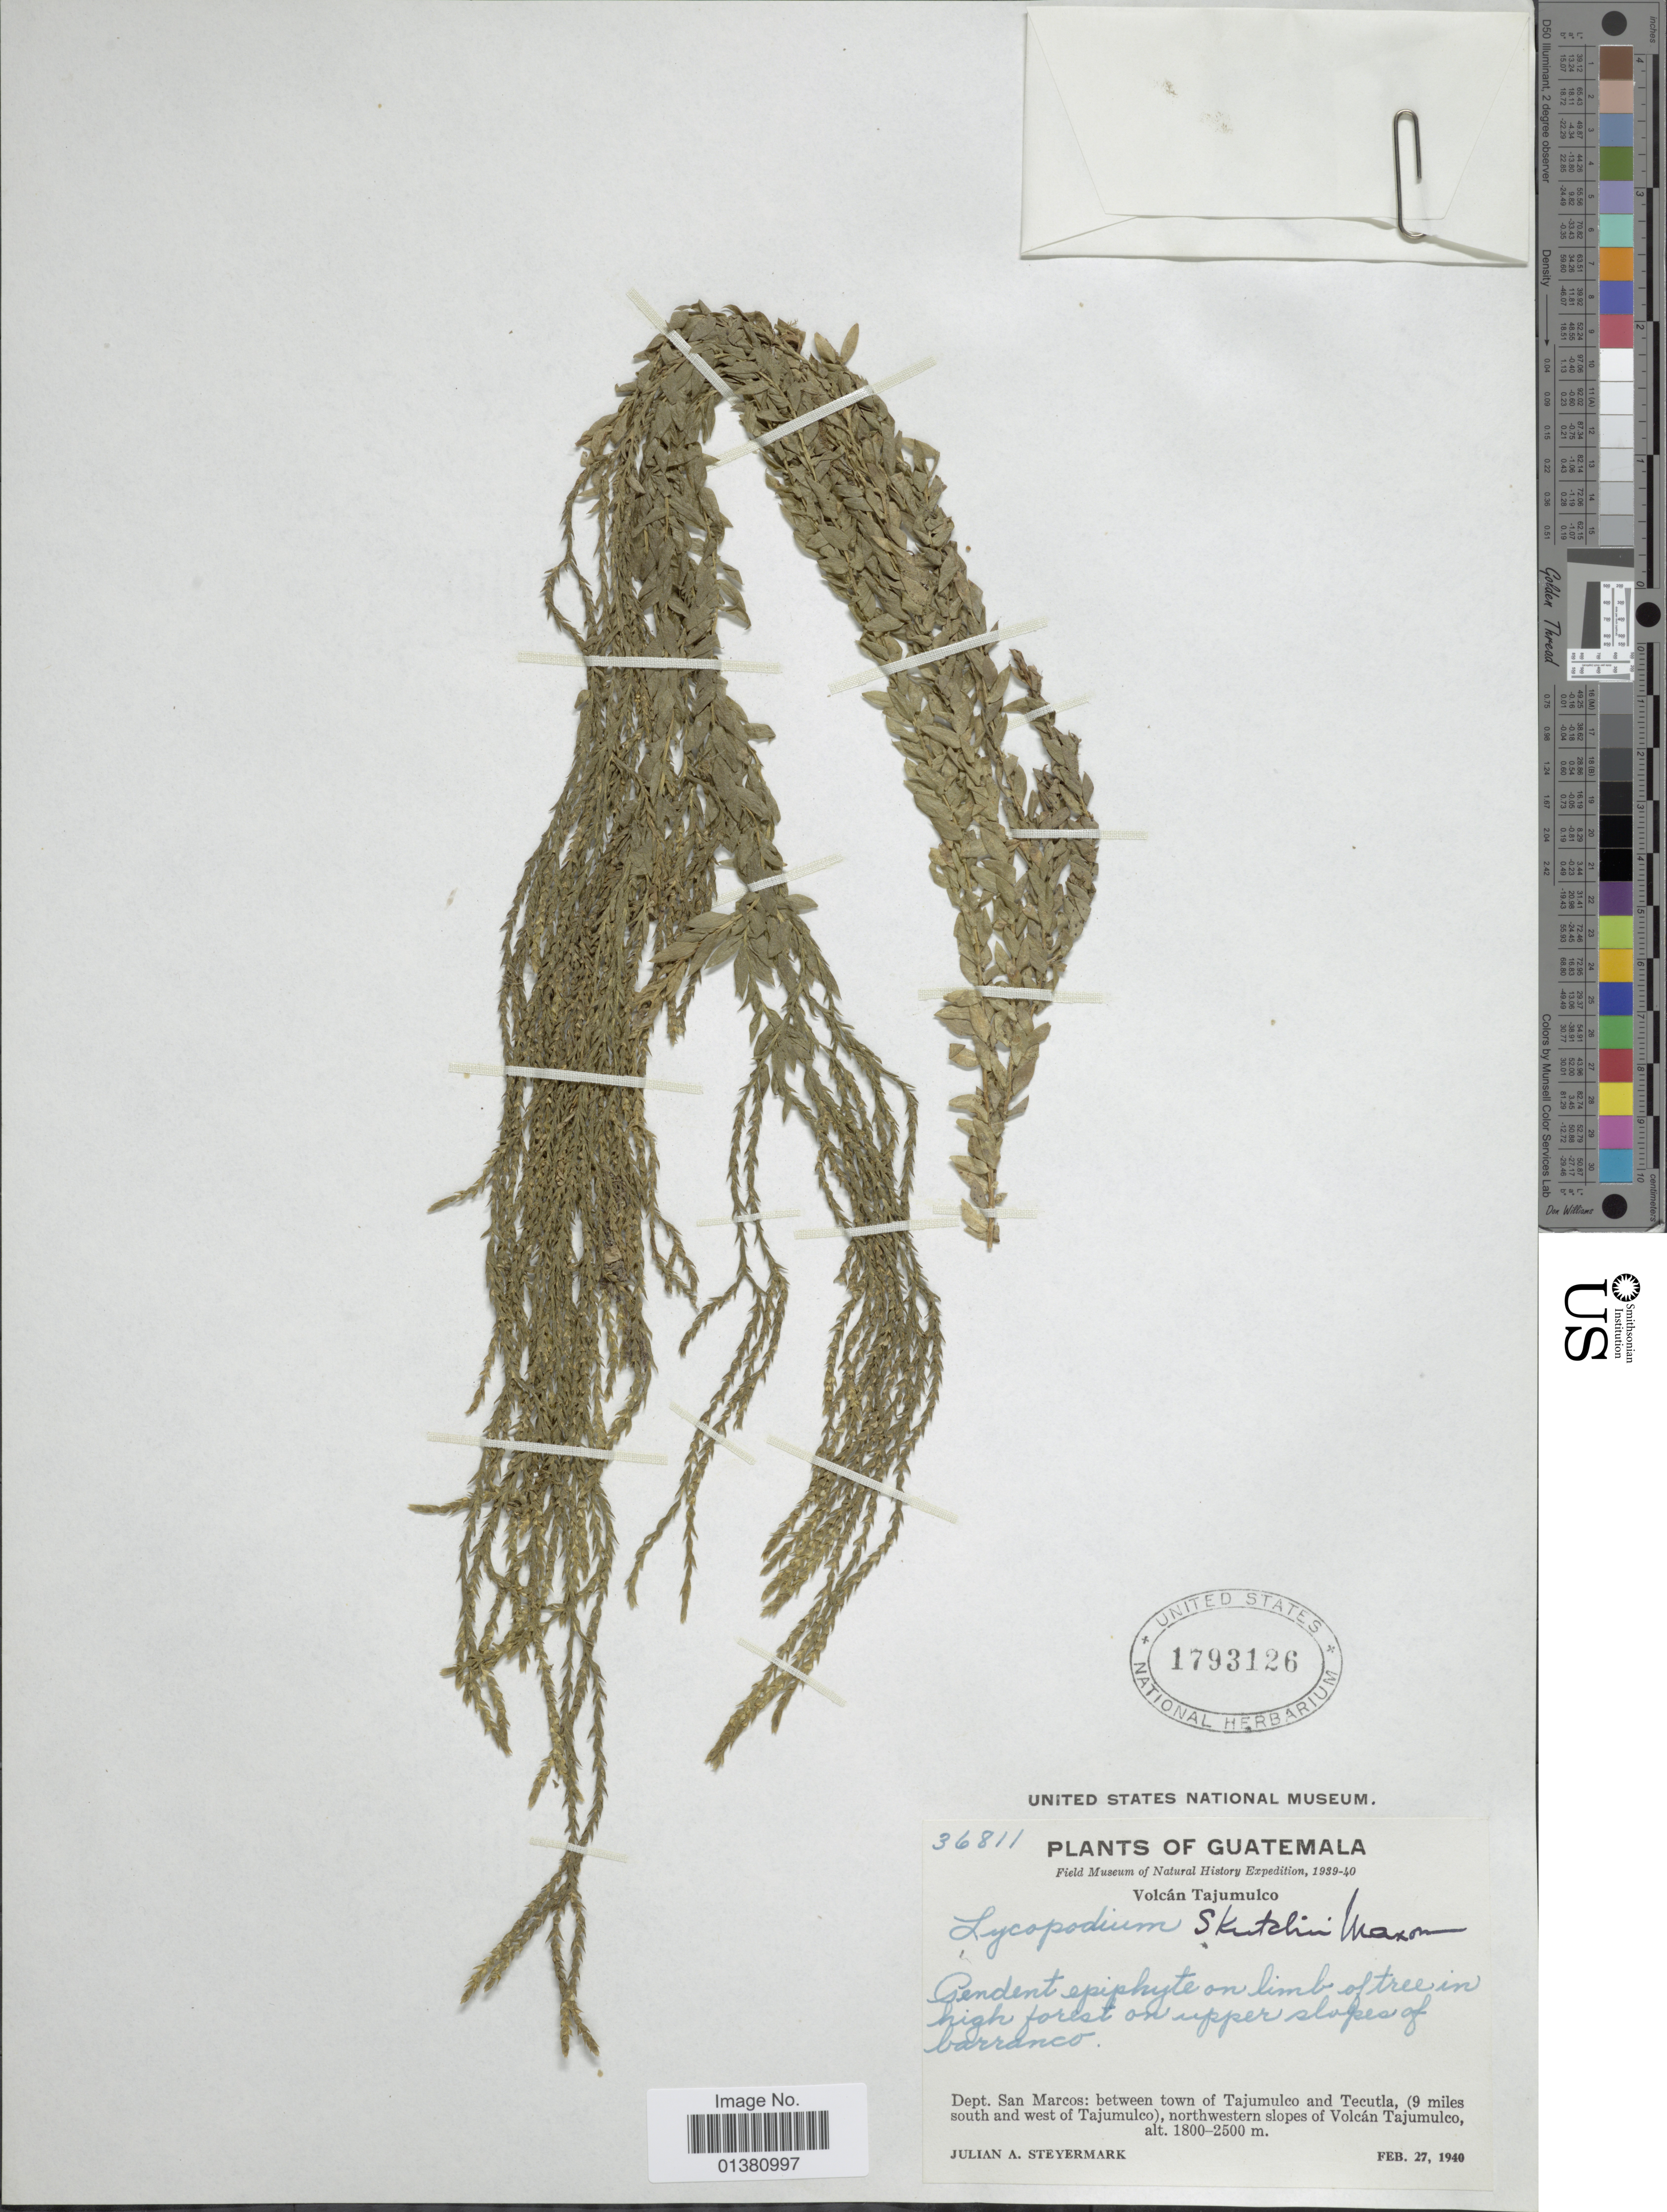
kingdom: Plantae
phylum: Tracheophyta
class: Lycopodiopsida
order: Lycopodiales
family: Lycopodiaceae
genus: Phlegmariurus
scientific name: Phlegmariurus myrsinites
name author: (Lam.) B. Øllg.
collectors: J. Steyermark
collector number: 36811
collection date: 1940-02-27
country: Guatemala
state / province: San Marcos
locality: Dept. San Marcos: between town of Tajumulco and Teculta, (9 miles south and west of Tajamulco), northwestern slopes Volcán Tajamulco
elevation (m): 1800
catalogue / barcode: US 1793126